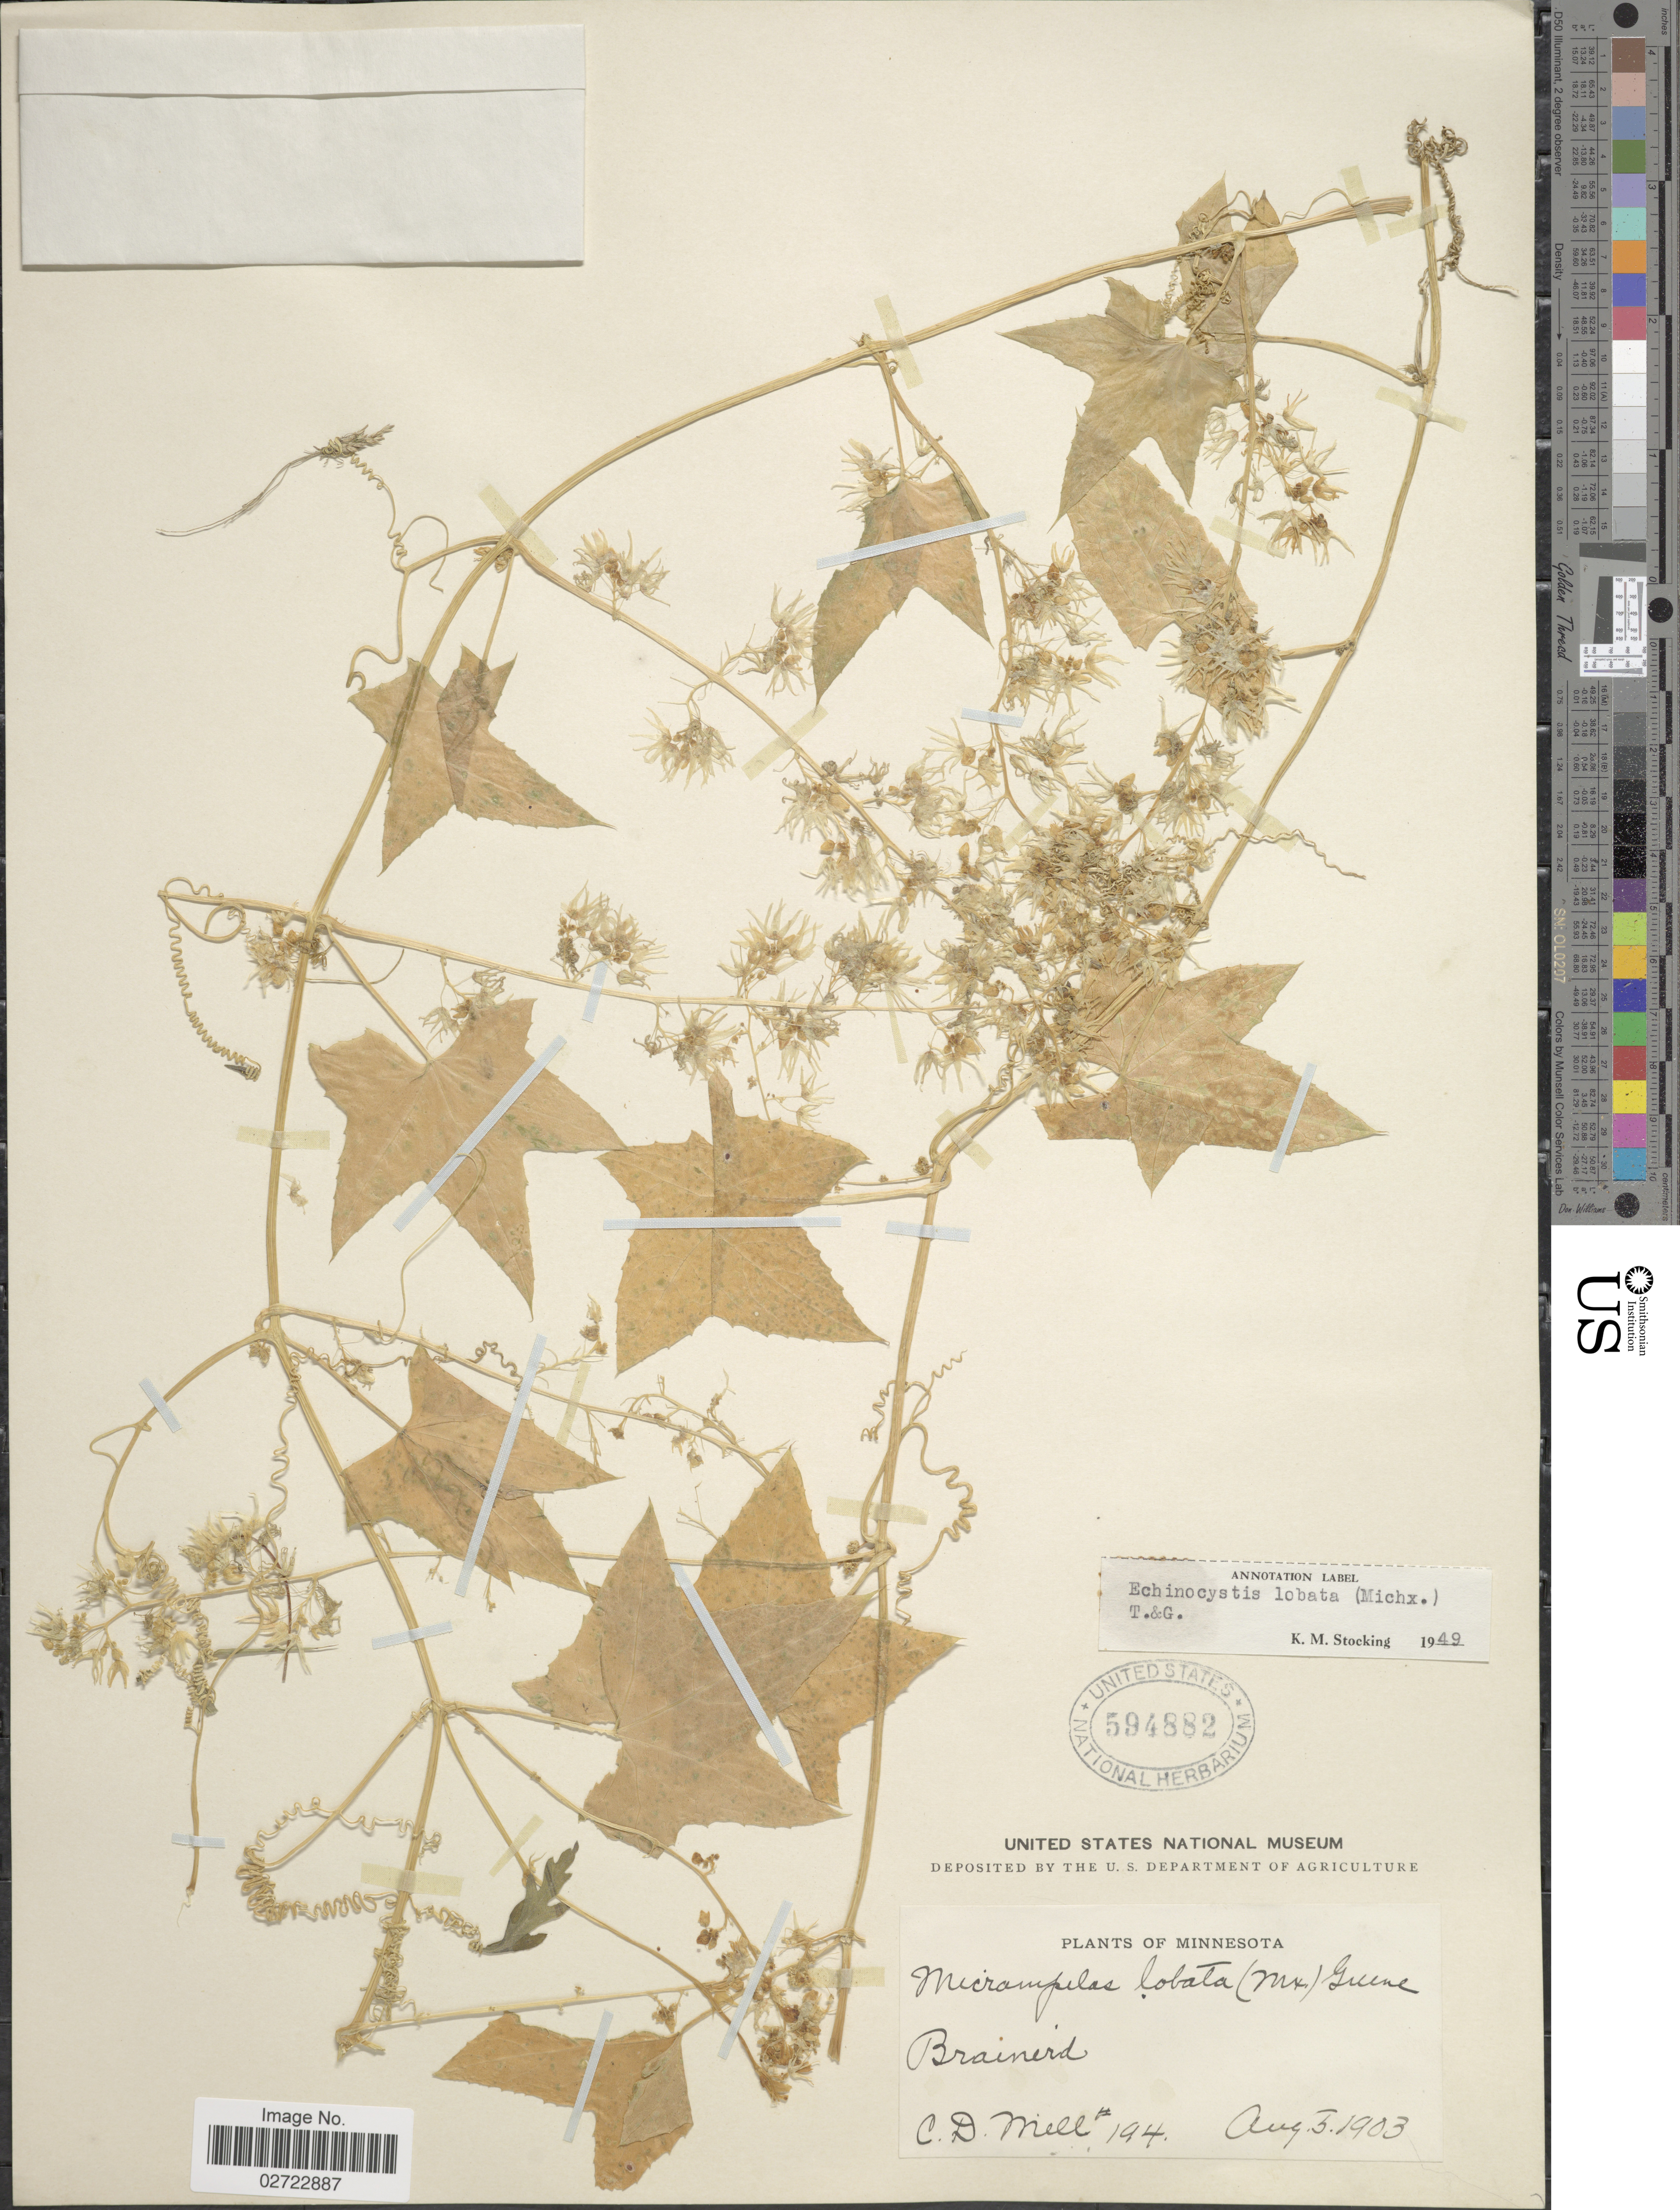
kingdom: Plantae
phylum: Tracheophyta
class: Magnoliopsida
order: Cucurbitales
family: Cucurbitaceae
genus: Echinocystis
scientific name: Echinocystis lobata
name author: (Michx.) Torr. & A. Gray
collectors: C. D. Mell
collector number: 194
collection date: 1903-08-05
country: United States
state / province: Minnesota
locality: Brainerd.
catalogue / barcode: US 594882